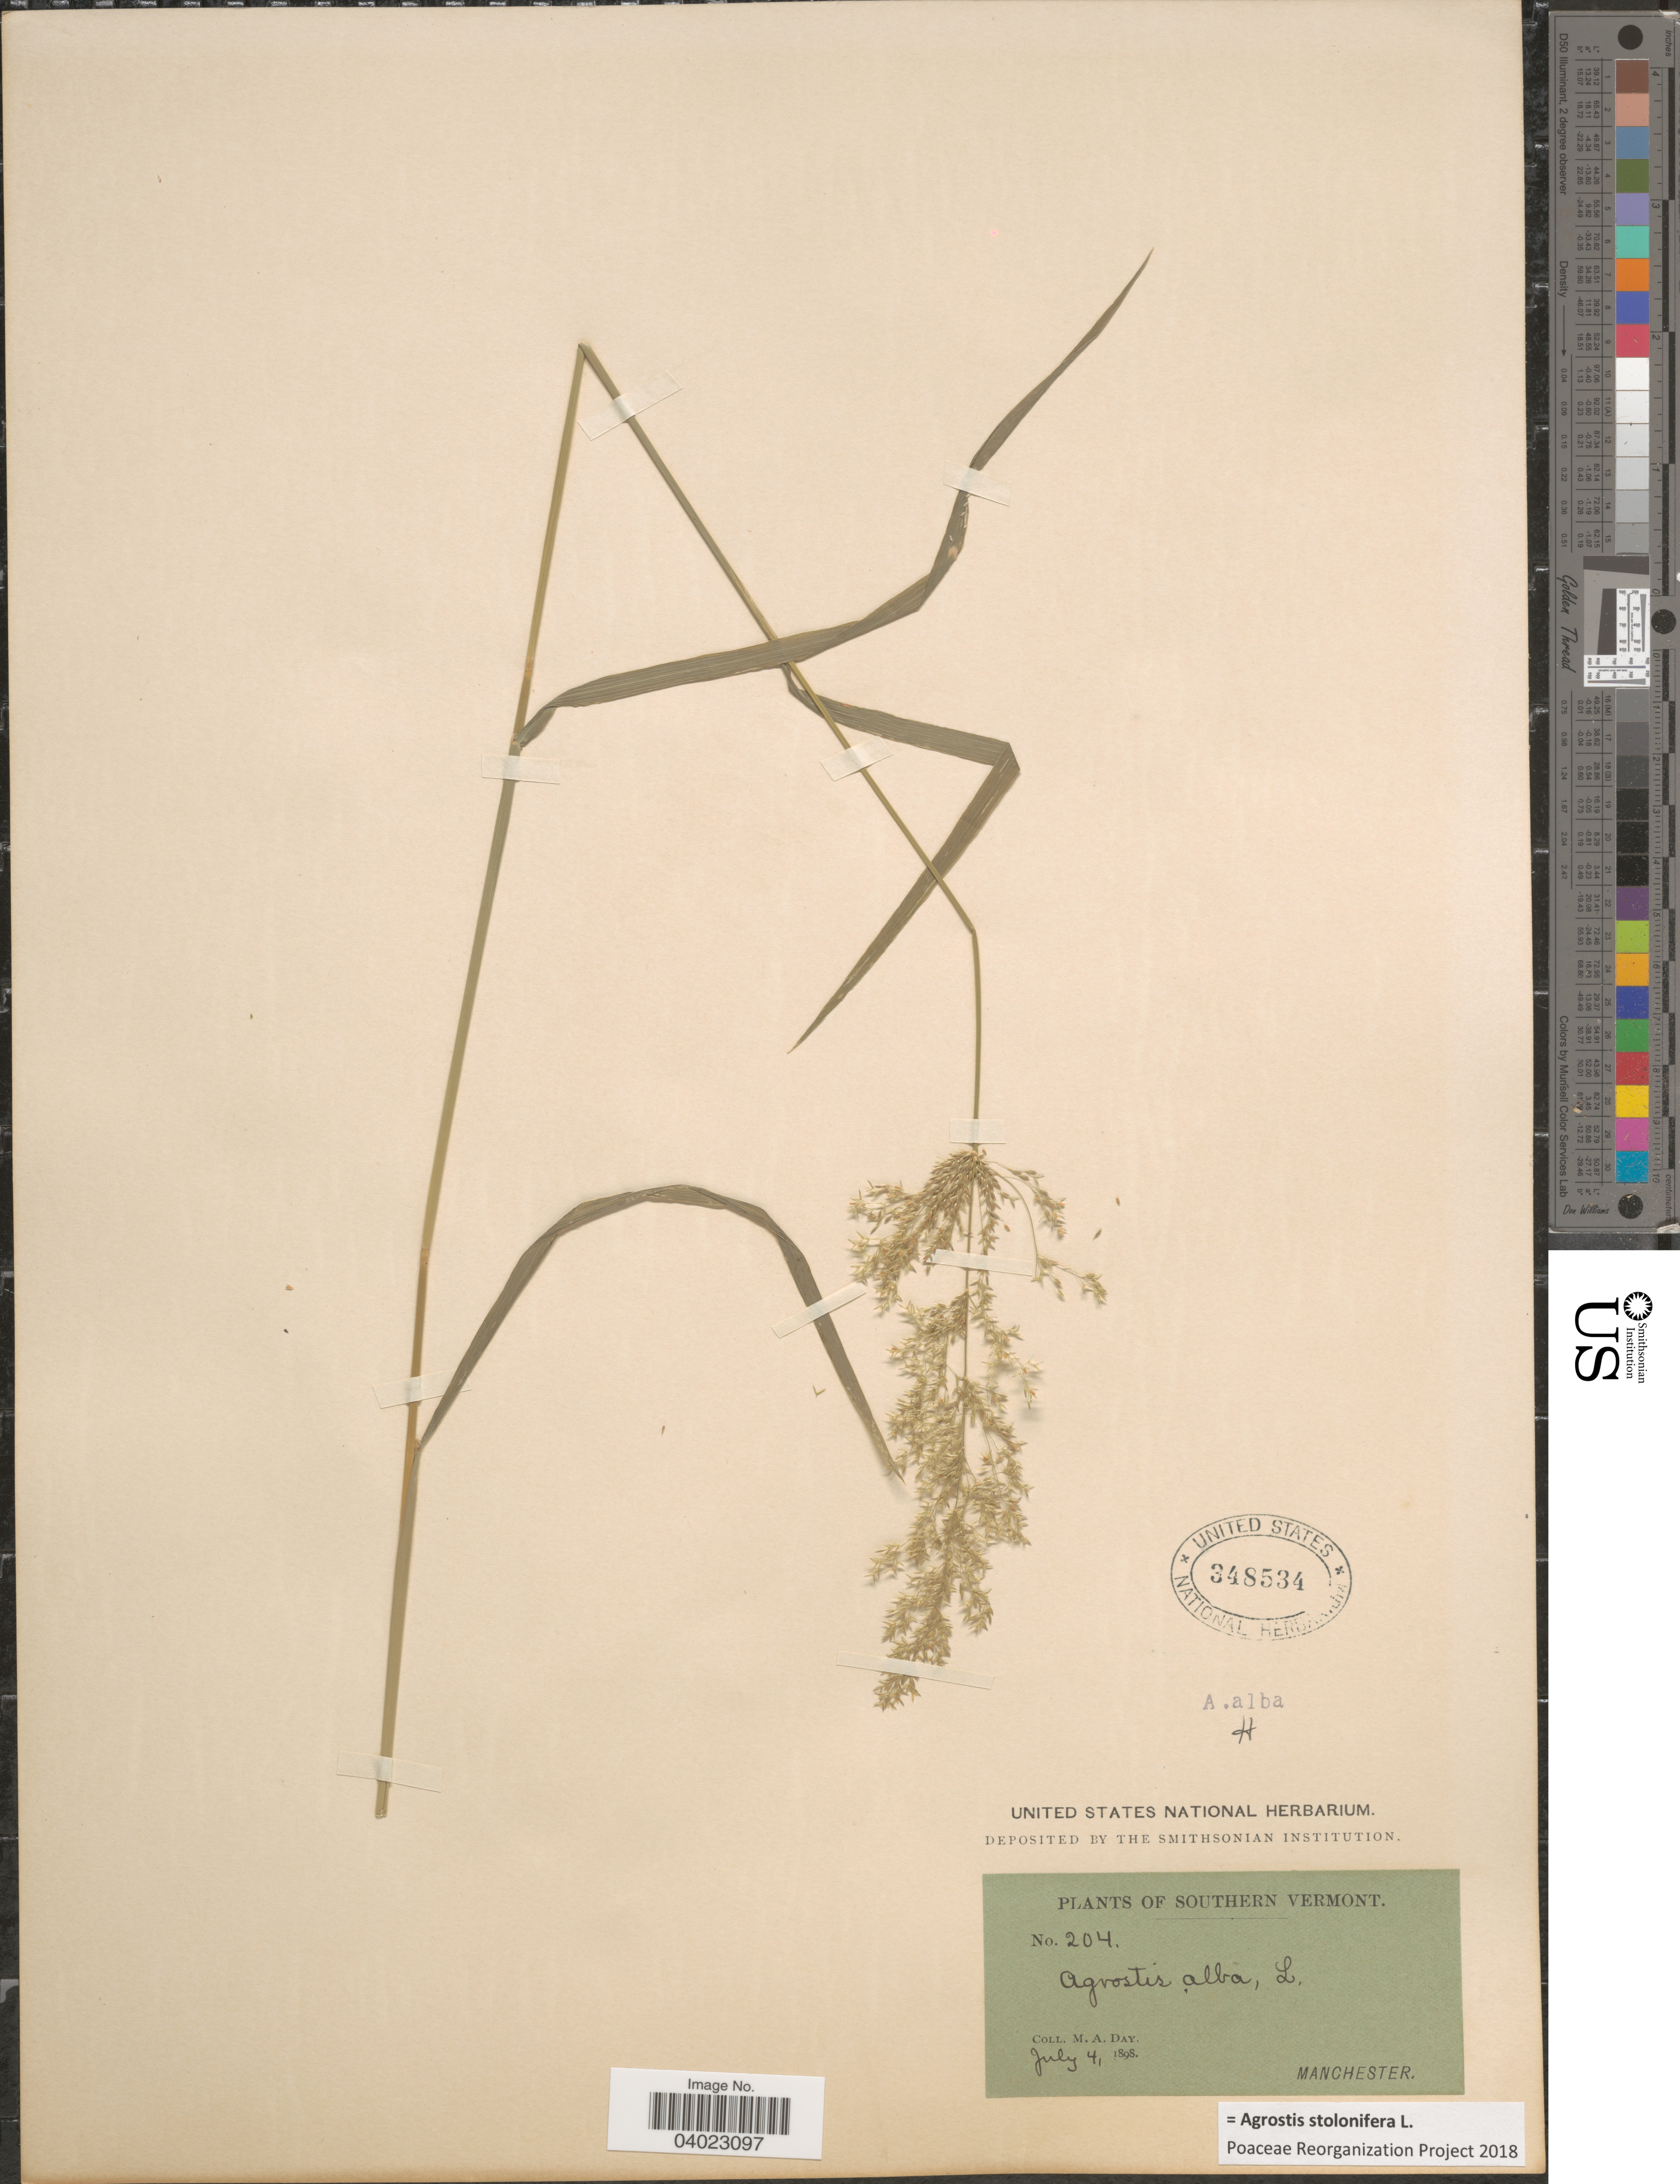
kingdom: Plantae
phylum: Tracheophyta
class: Liliopsida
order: Poales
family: Poaceae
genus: Agrostis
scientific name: Agrostis stolonifera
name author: L.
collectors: M. Day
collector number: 204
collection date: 1898-07-04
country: United States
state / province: Vermont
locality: Southern Vermont. Manchester.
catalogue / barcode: US 348534